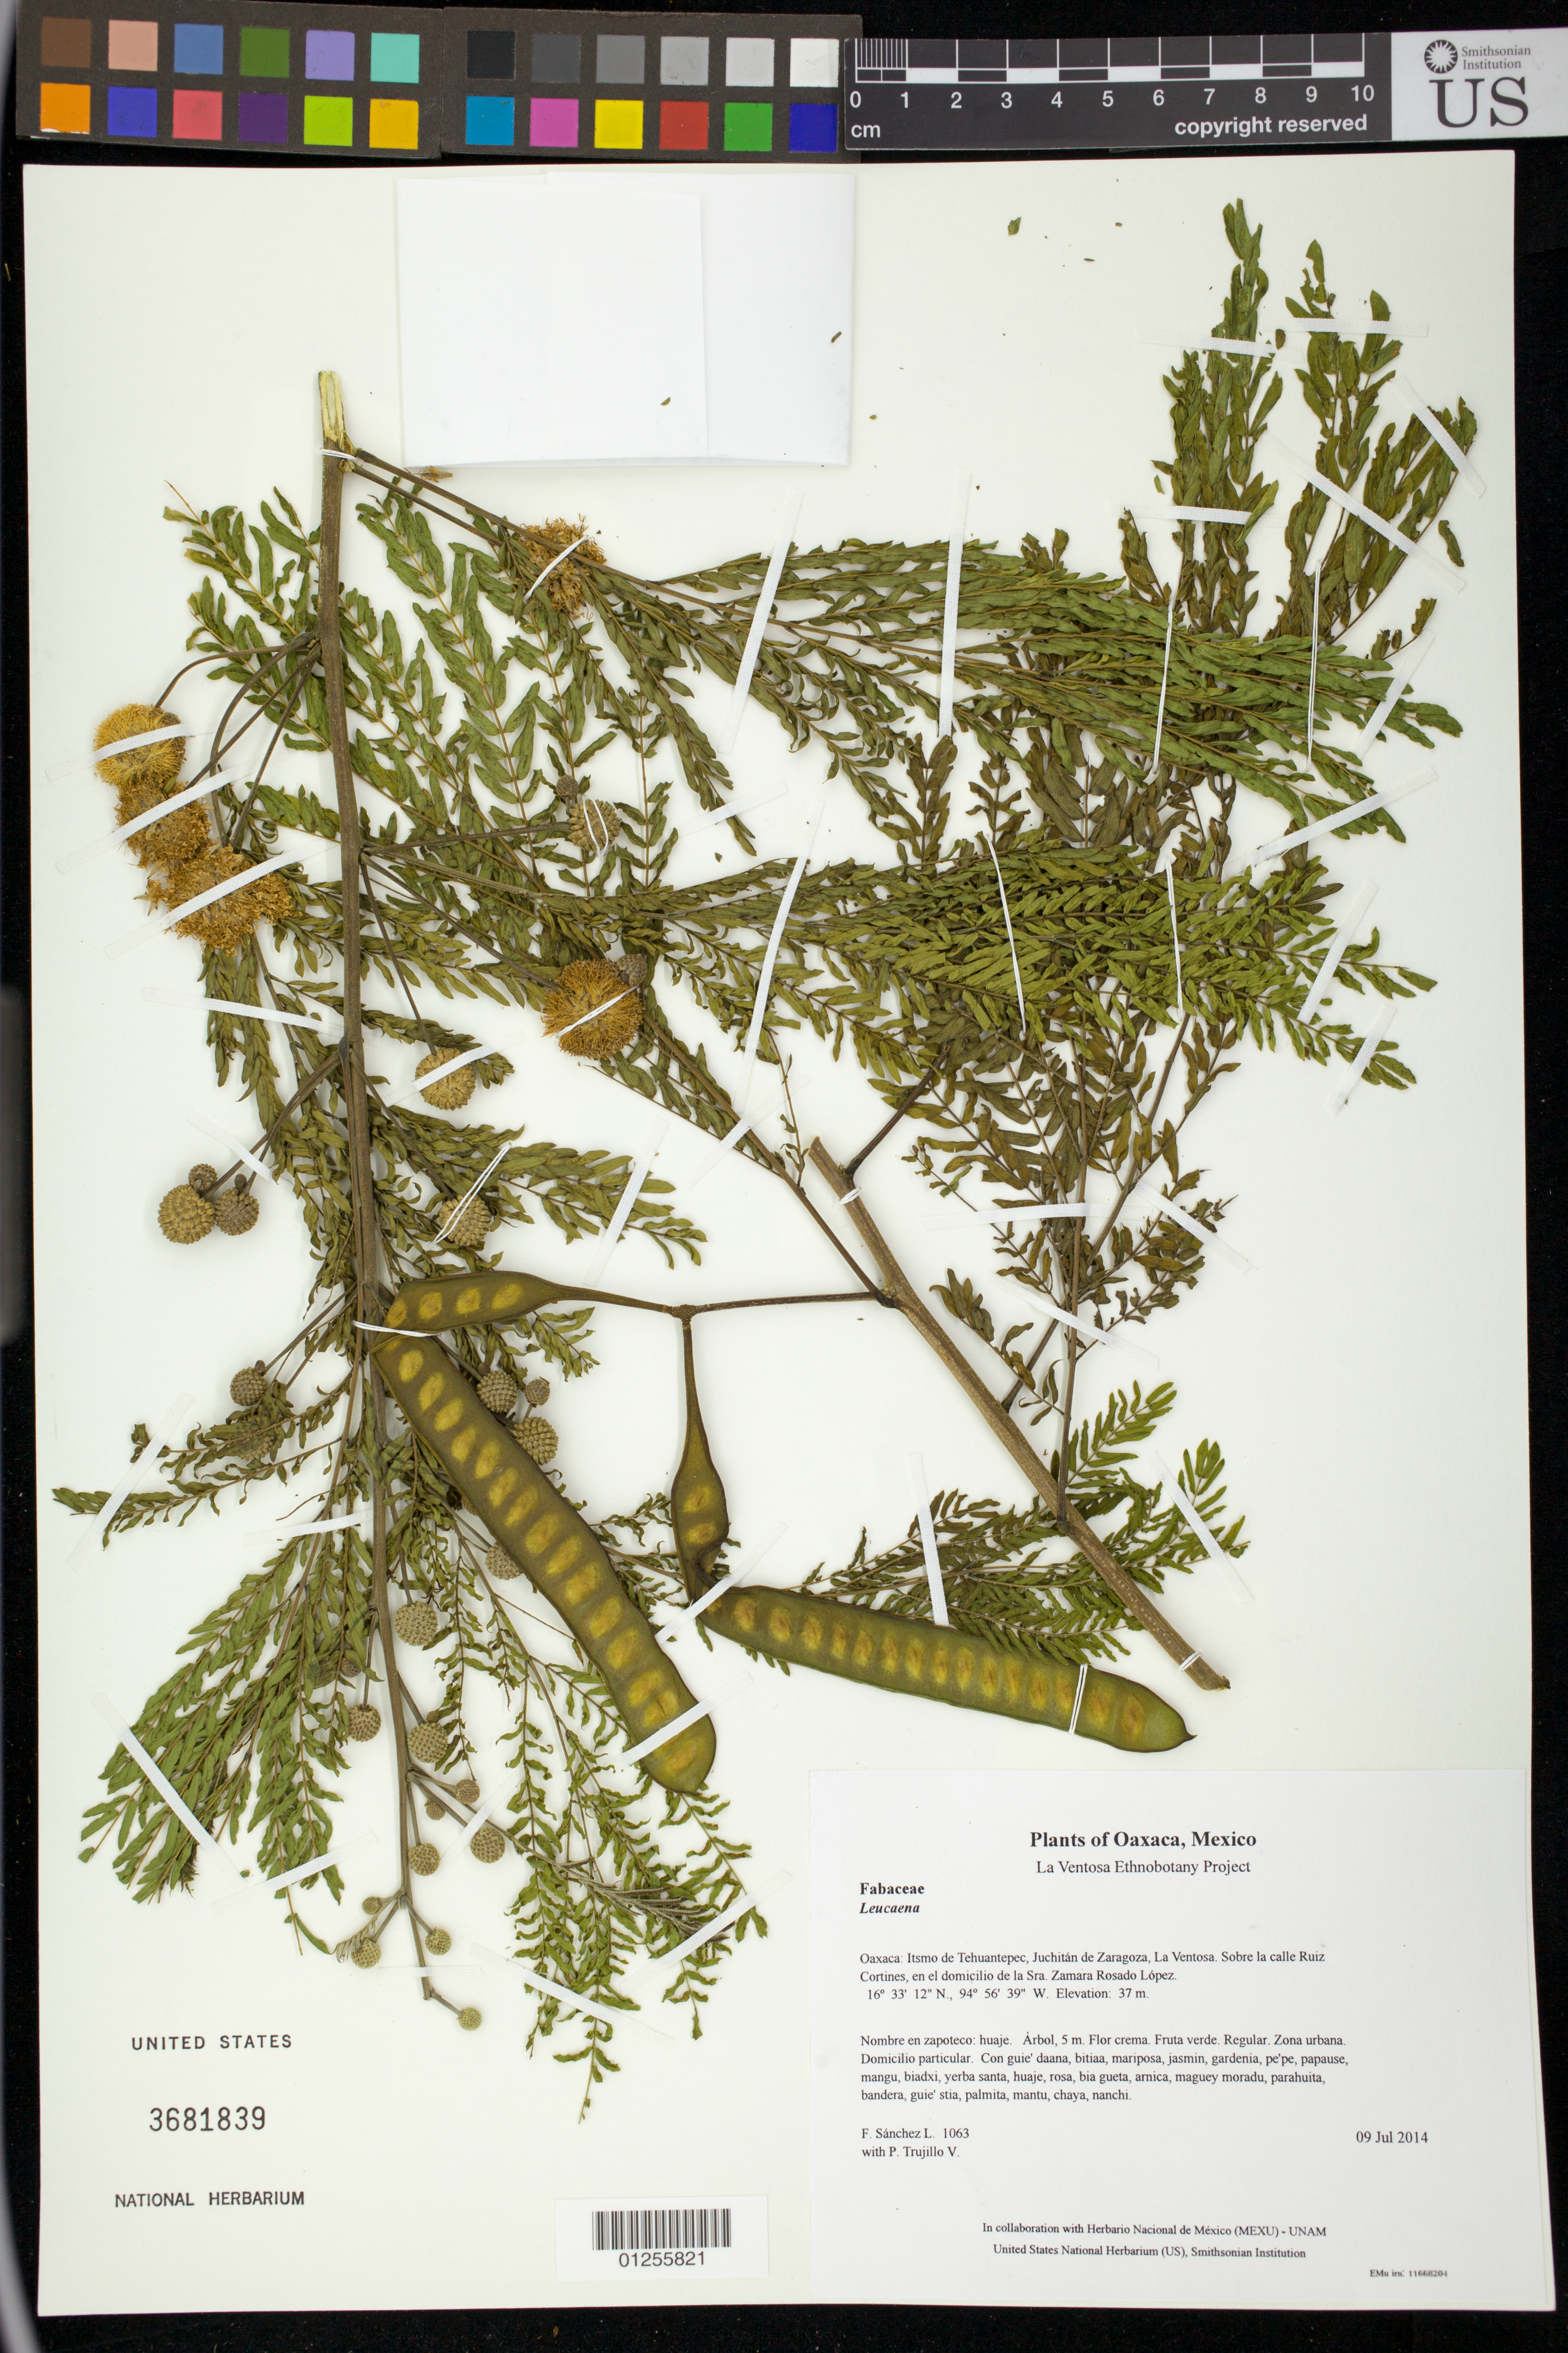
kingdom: Plantae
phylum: Tracheophyta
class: Magnoliopsida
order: Fabales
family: Fabaceae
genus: Leucaena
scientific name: Leucaena leucocephala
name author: (Lam.) de Wit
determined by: Cruz D., R.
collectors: F. Sánchez L. & P. Trujillo V.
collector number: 1063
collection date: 2014-07-09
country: Mexico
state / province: Oaxaca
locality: Itsmo de Tehuantepec, Juchitán de Zaragoza, La Ventosa. Sobre la calle Ruiz Cortines, en el domicilio de la Sra. Zamara Rosado López.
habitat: Zona urbana. Domicilio particular.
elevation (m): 37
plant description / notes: JEBOT, MEXU, SERO, US; Yaga. 5 m. Guie' nayu. Cuaananaxhi naga'. Nuu.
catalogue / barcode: US 3681839